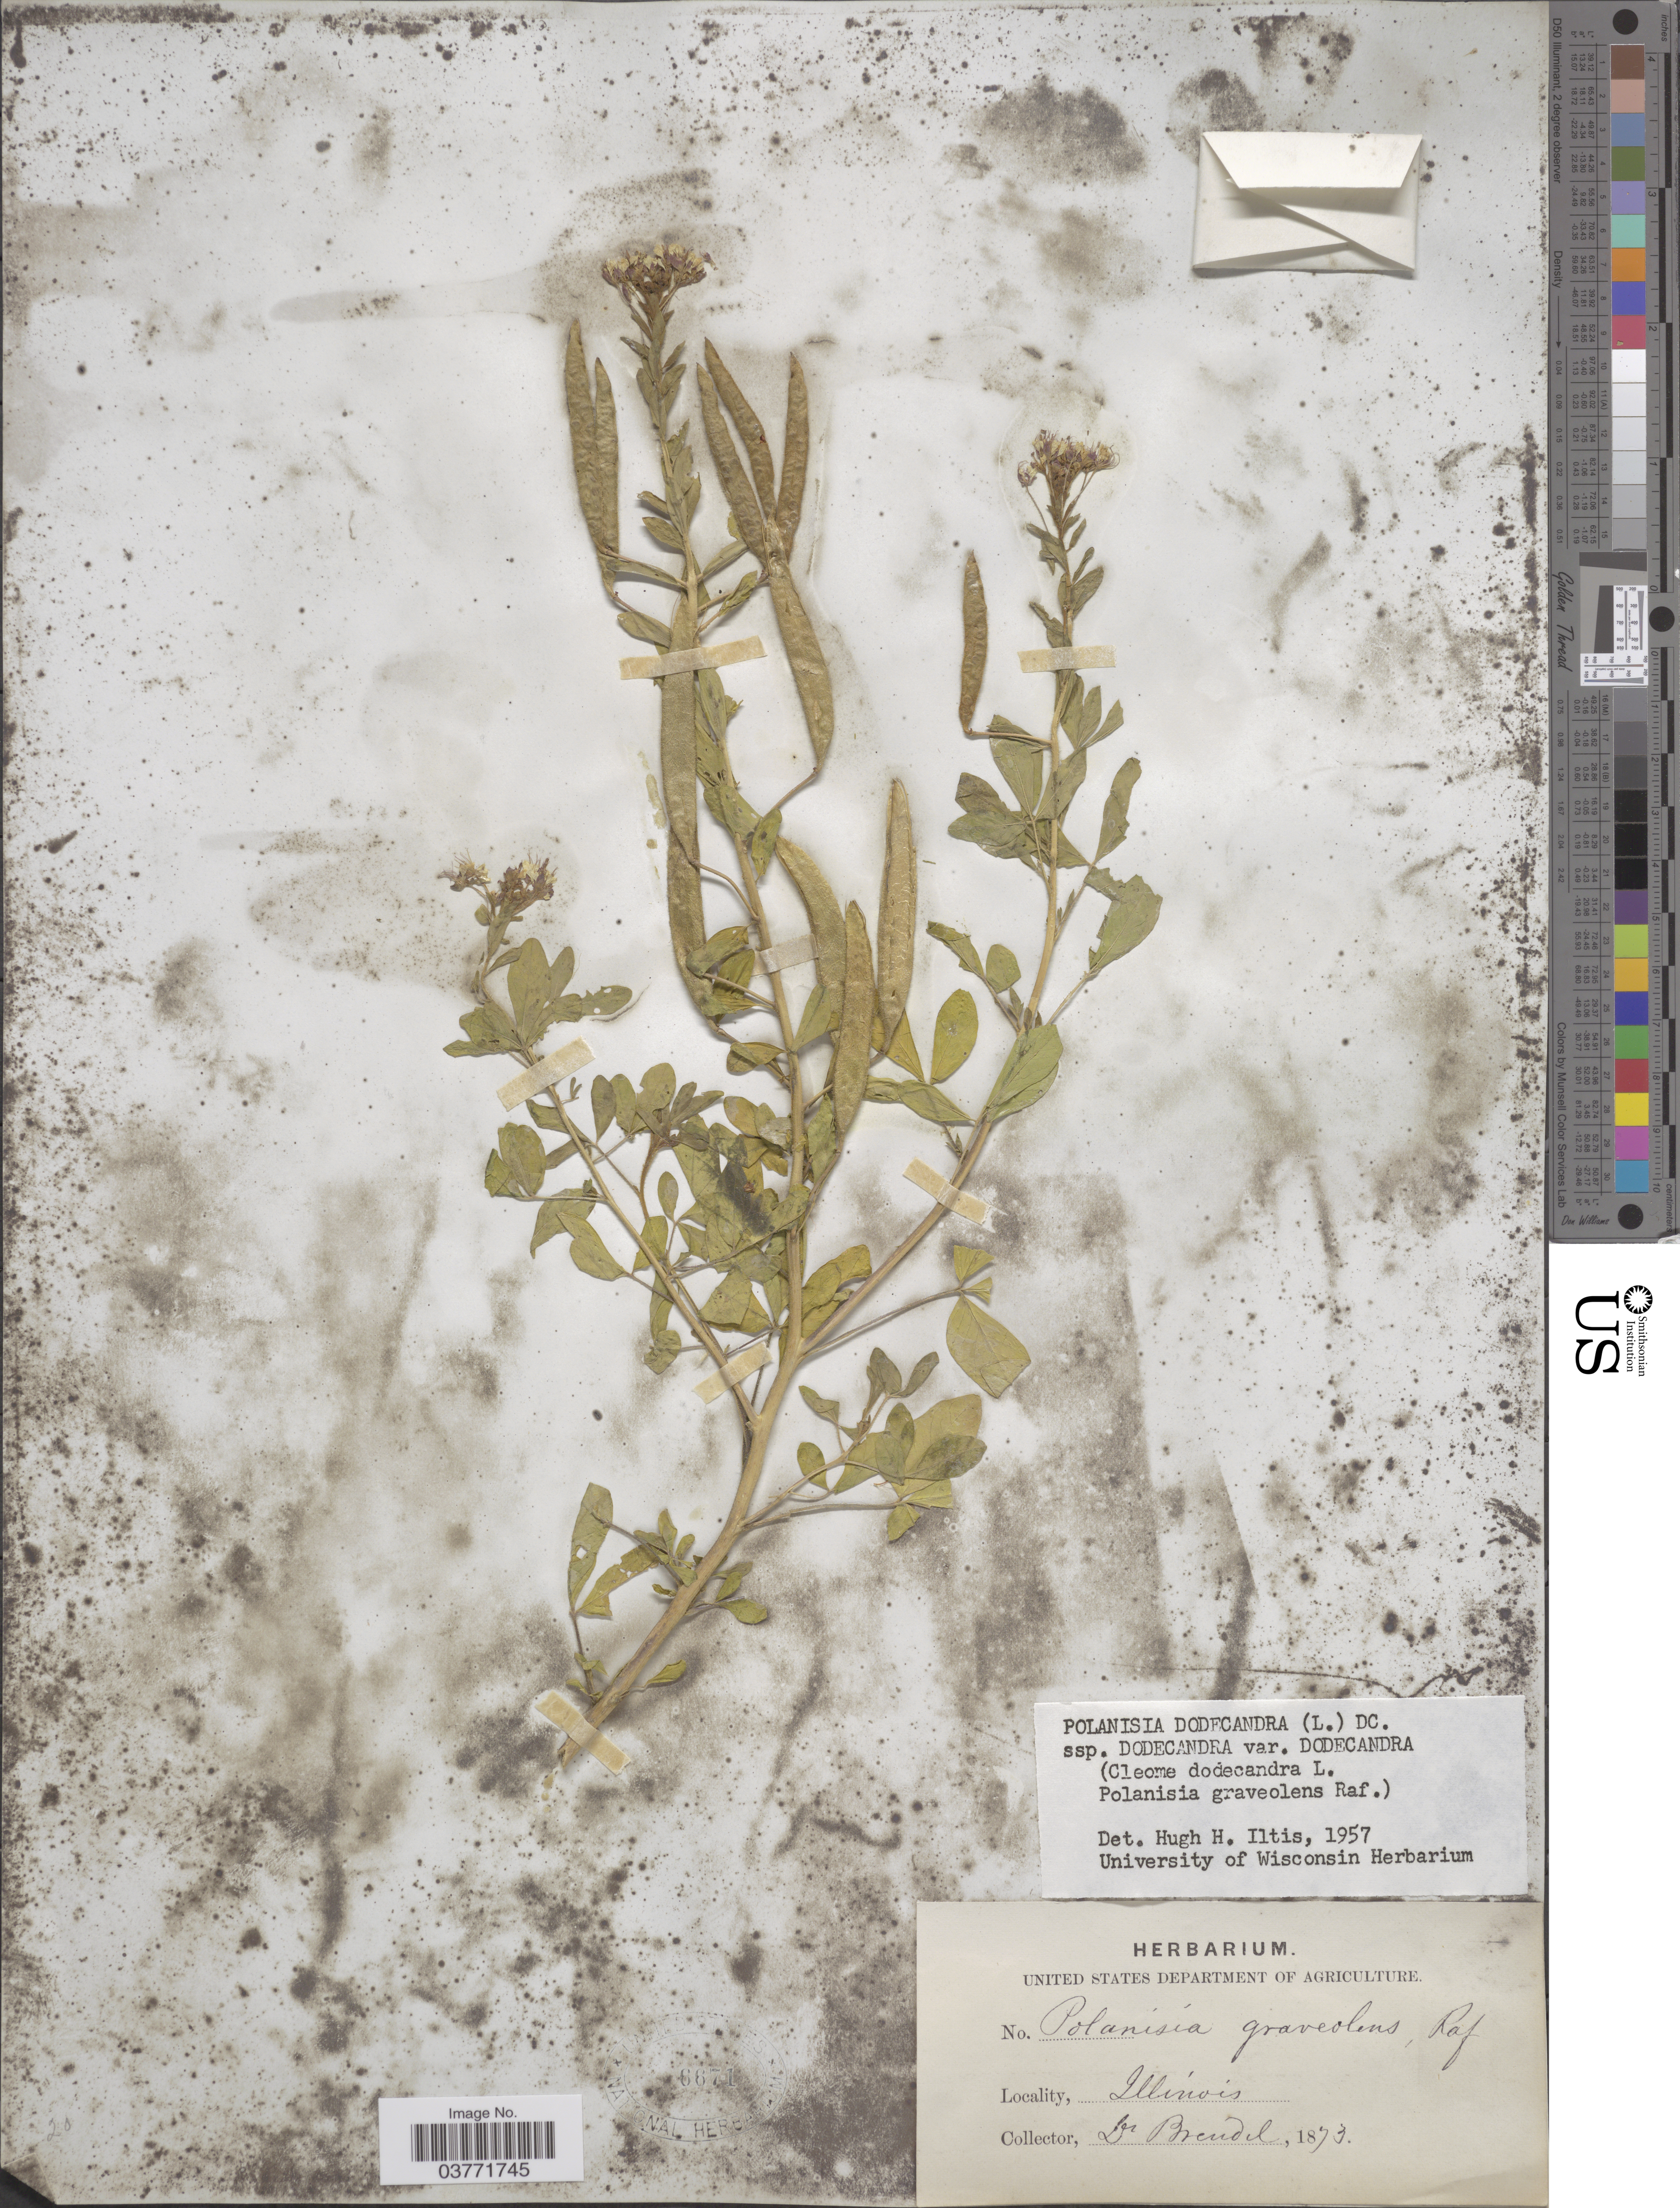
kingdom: Plantae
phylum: Tracheophyta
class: Magnoliopsida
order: Brassicales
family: Cleomaceae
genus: Polanisia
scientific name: Polanisia dodecandra subsp. dodecandra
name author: (L.) DC.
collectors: -. Brendel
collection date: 1873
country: United States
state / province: Illinois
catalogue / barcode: US 6671